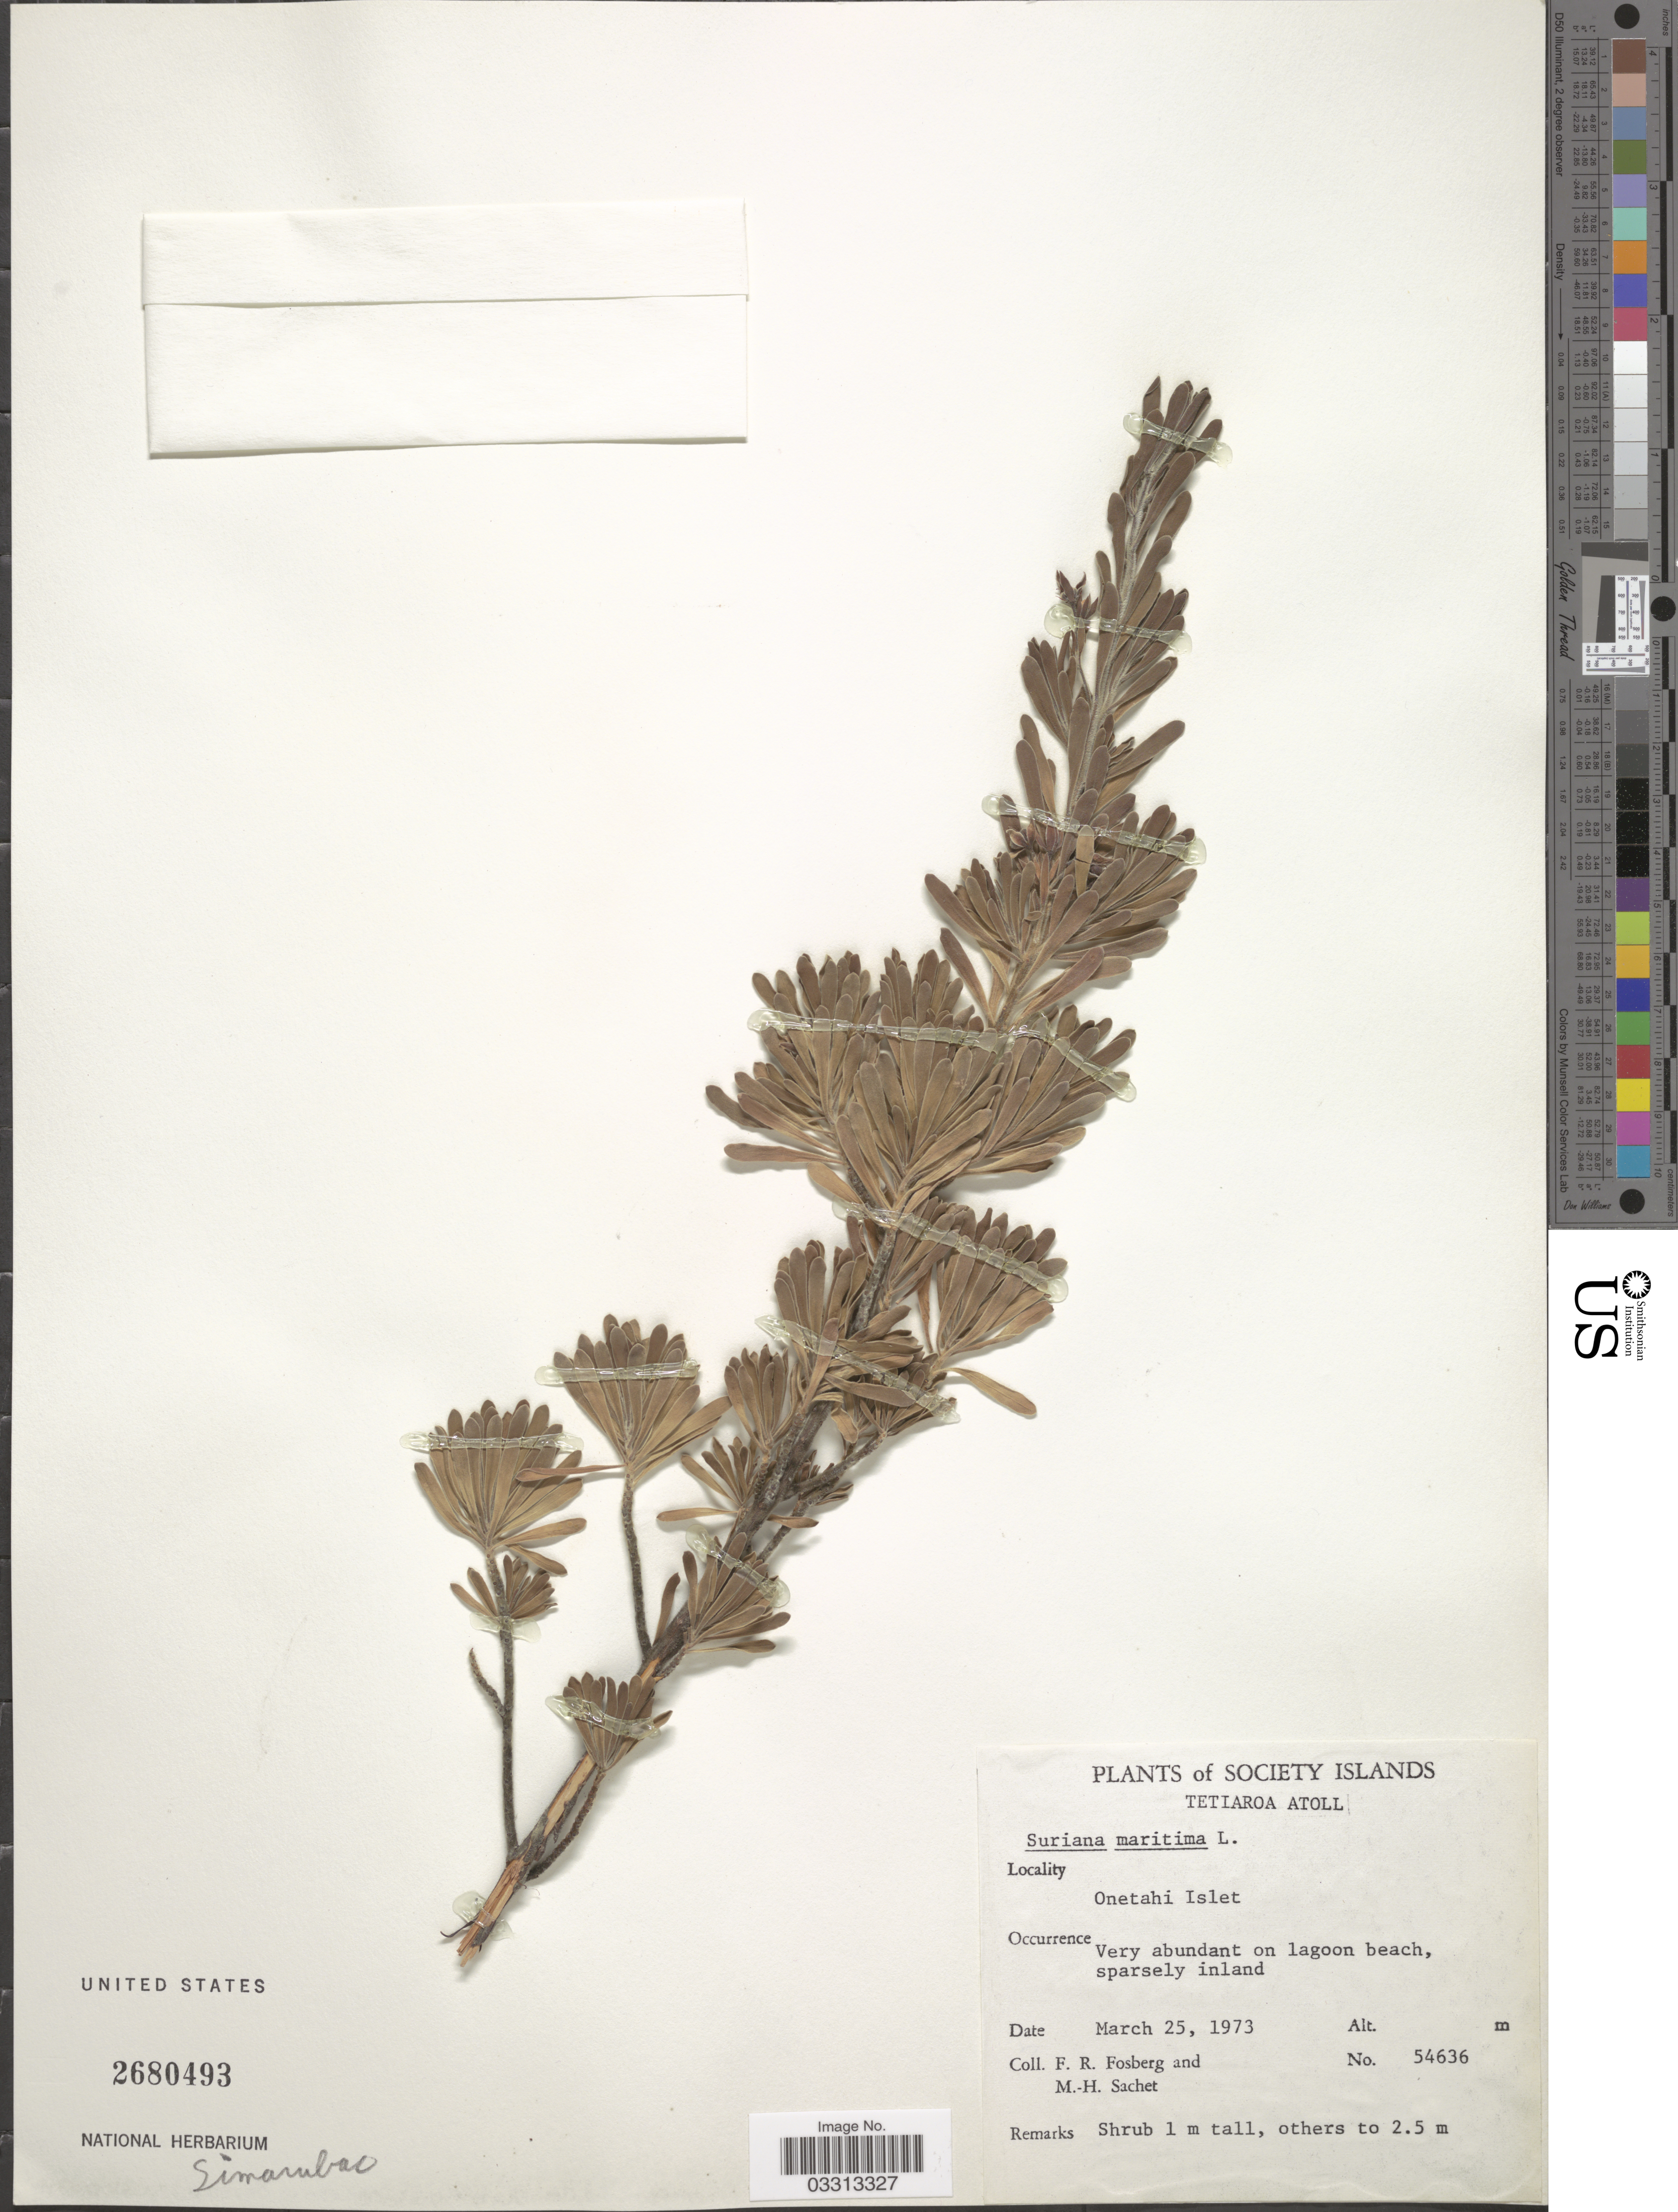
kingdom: Plantae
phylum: Tracheophyta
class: Magnoliopsida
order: Fabales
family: Surianaceae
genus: Suriana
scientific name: Suriana maritima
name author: L.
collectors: F. R. Fosberg & M.-H. Sachet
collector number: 54636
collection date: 1973-03-25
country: French Polynesia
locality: Society Islands. Tetiaroa Atoll. Onetahi Islet.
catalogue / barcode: US 2680493